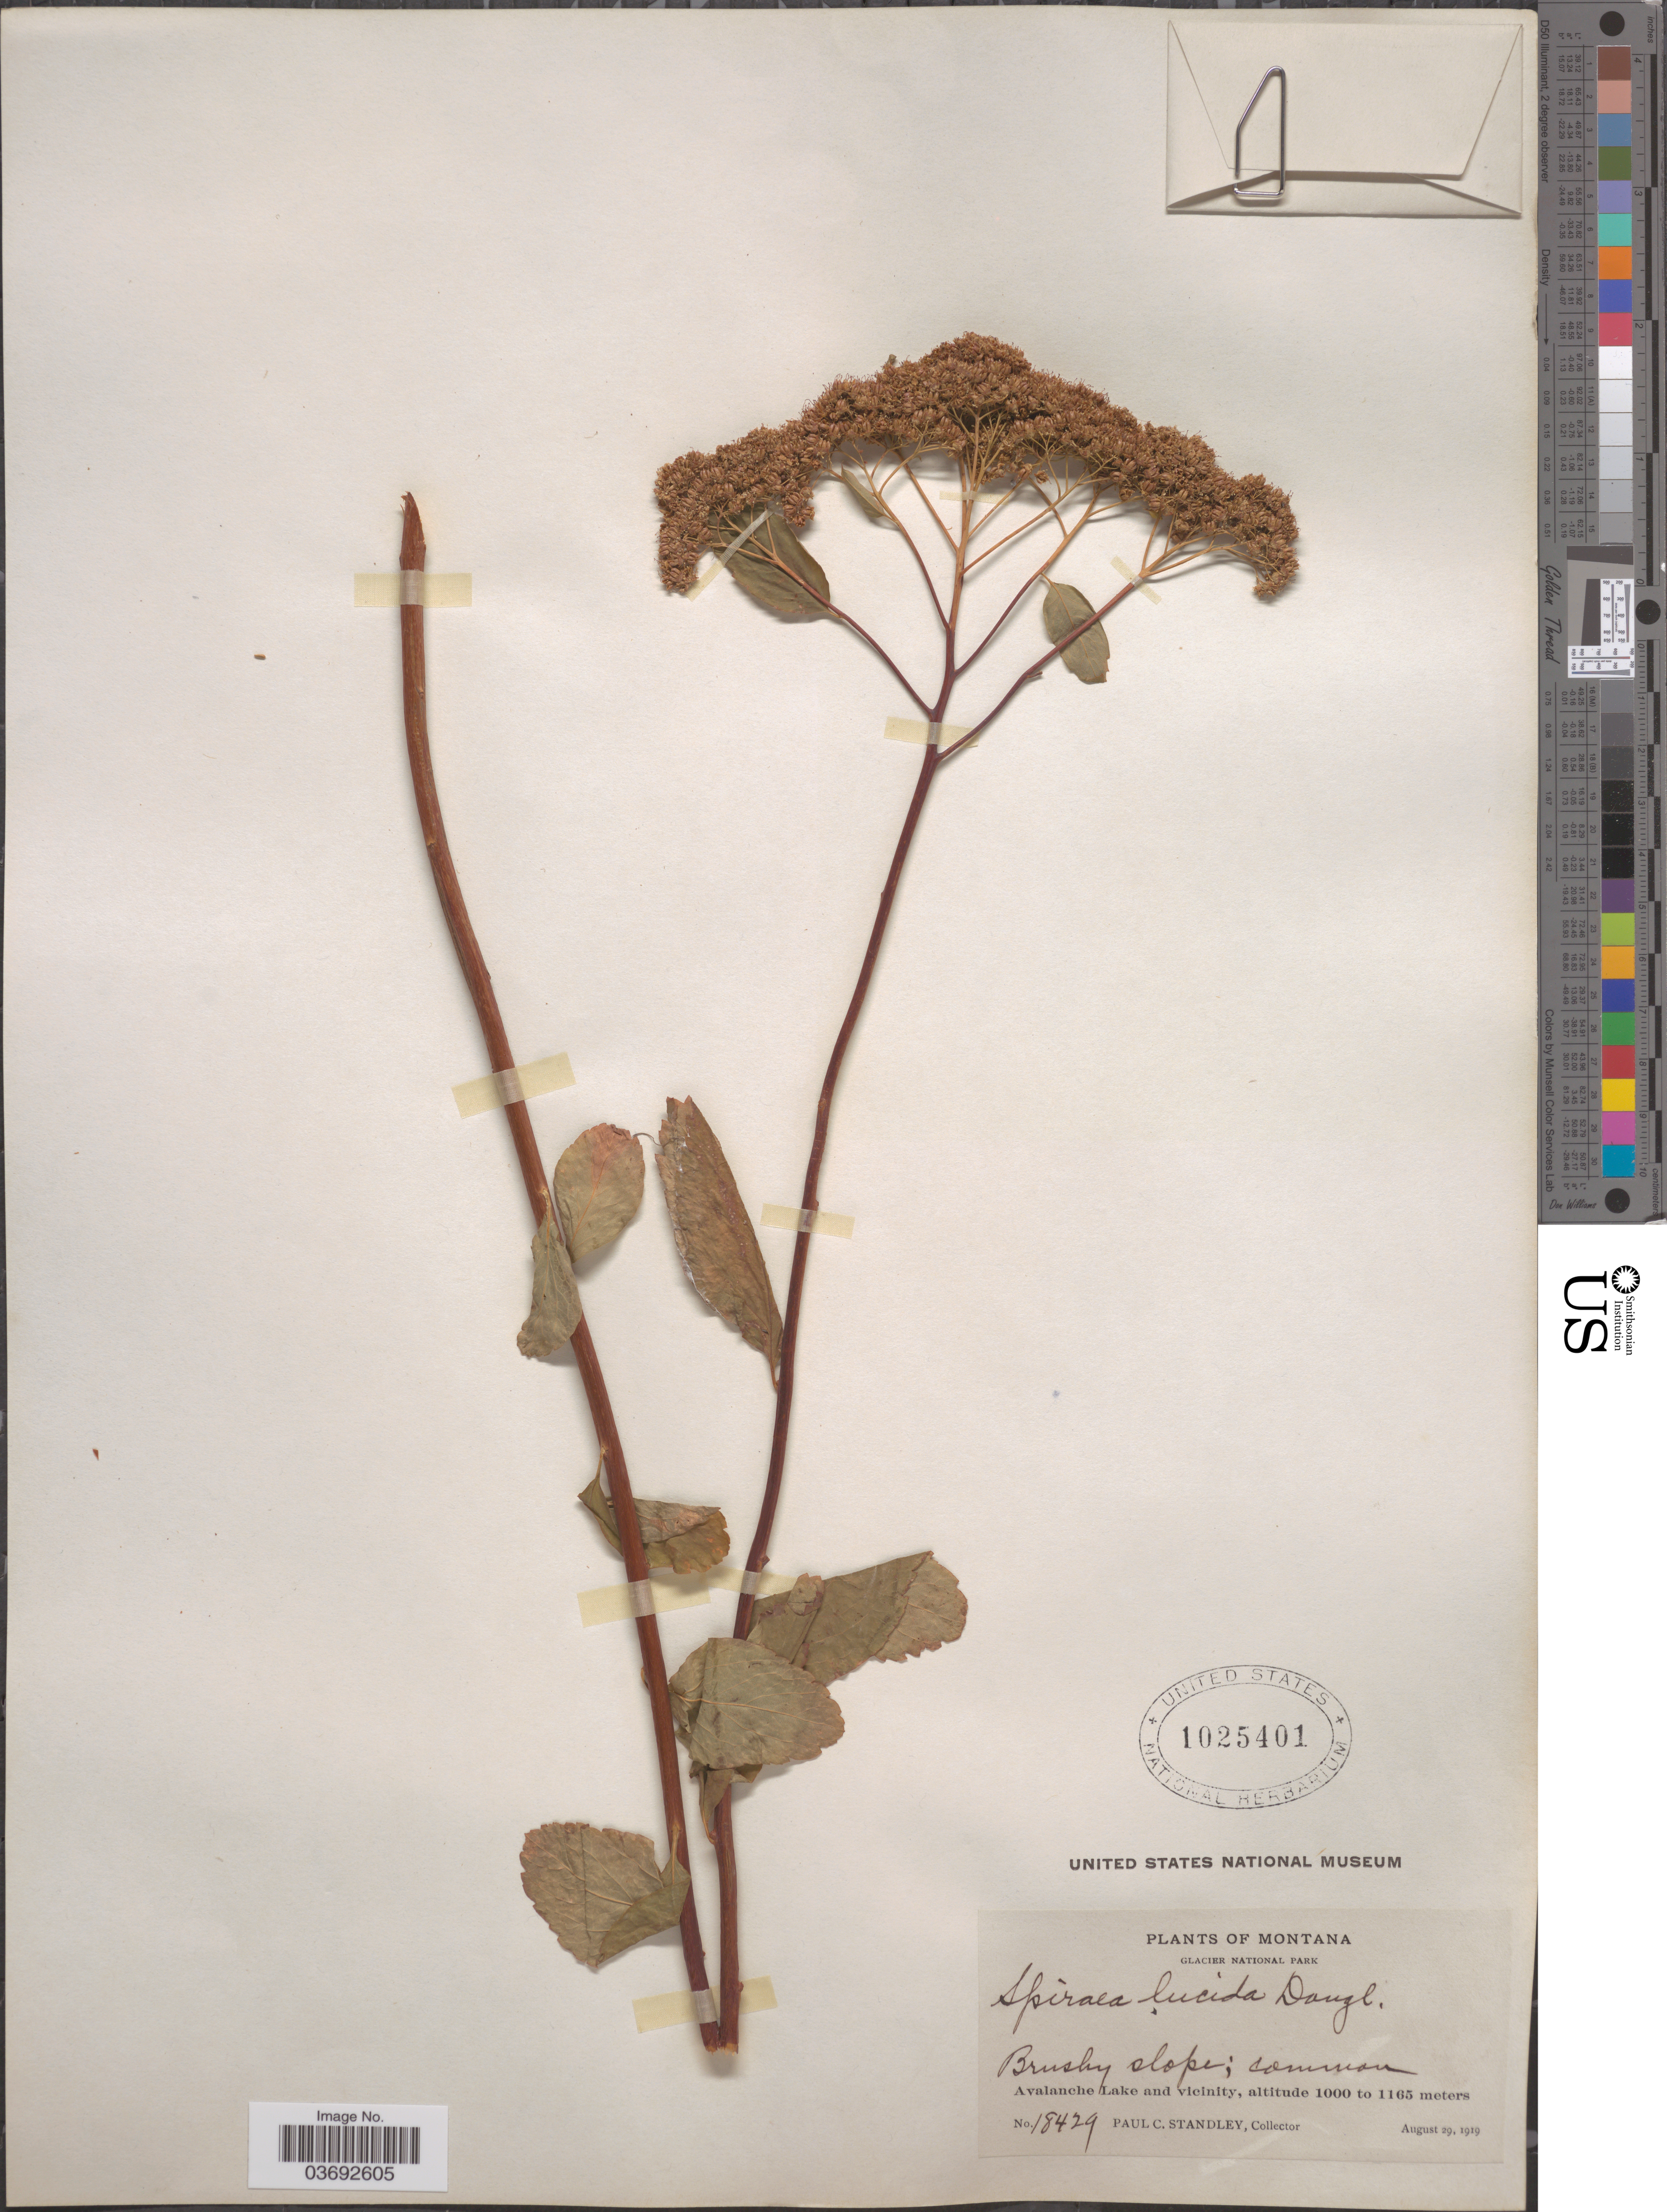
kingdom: Plantae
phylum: Tracheophyta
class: Magnoliopsida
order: Rosales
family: Rosaceae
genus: Spiraea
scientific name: Spiraea lucida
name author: Douglas ex Greene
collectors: P. C. Standley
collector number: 18429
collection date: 1919-08-29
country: United States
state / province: Montana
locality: Glacier National Park. Avalanche Lake and vicinity.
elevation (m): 1000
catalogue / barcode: US 1025401